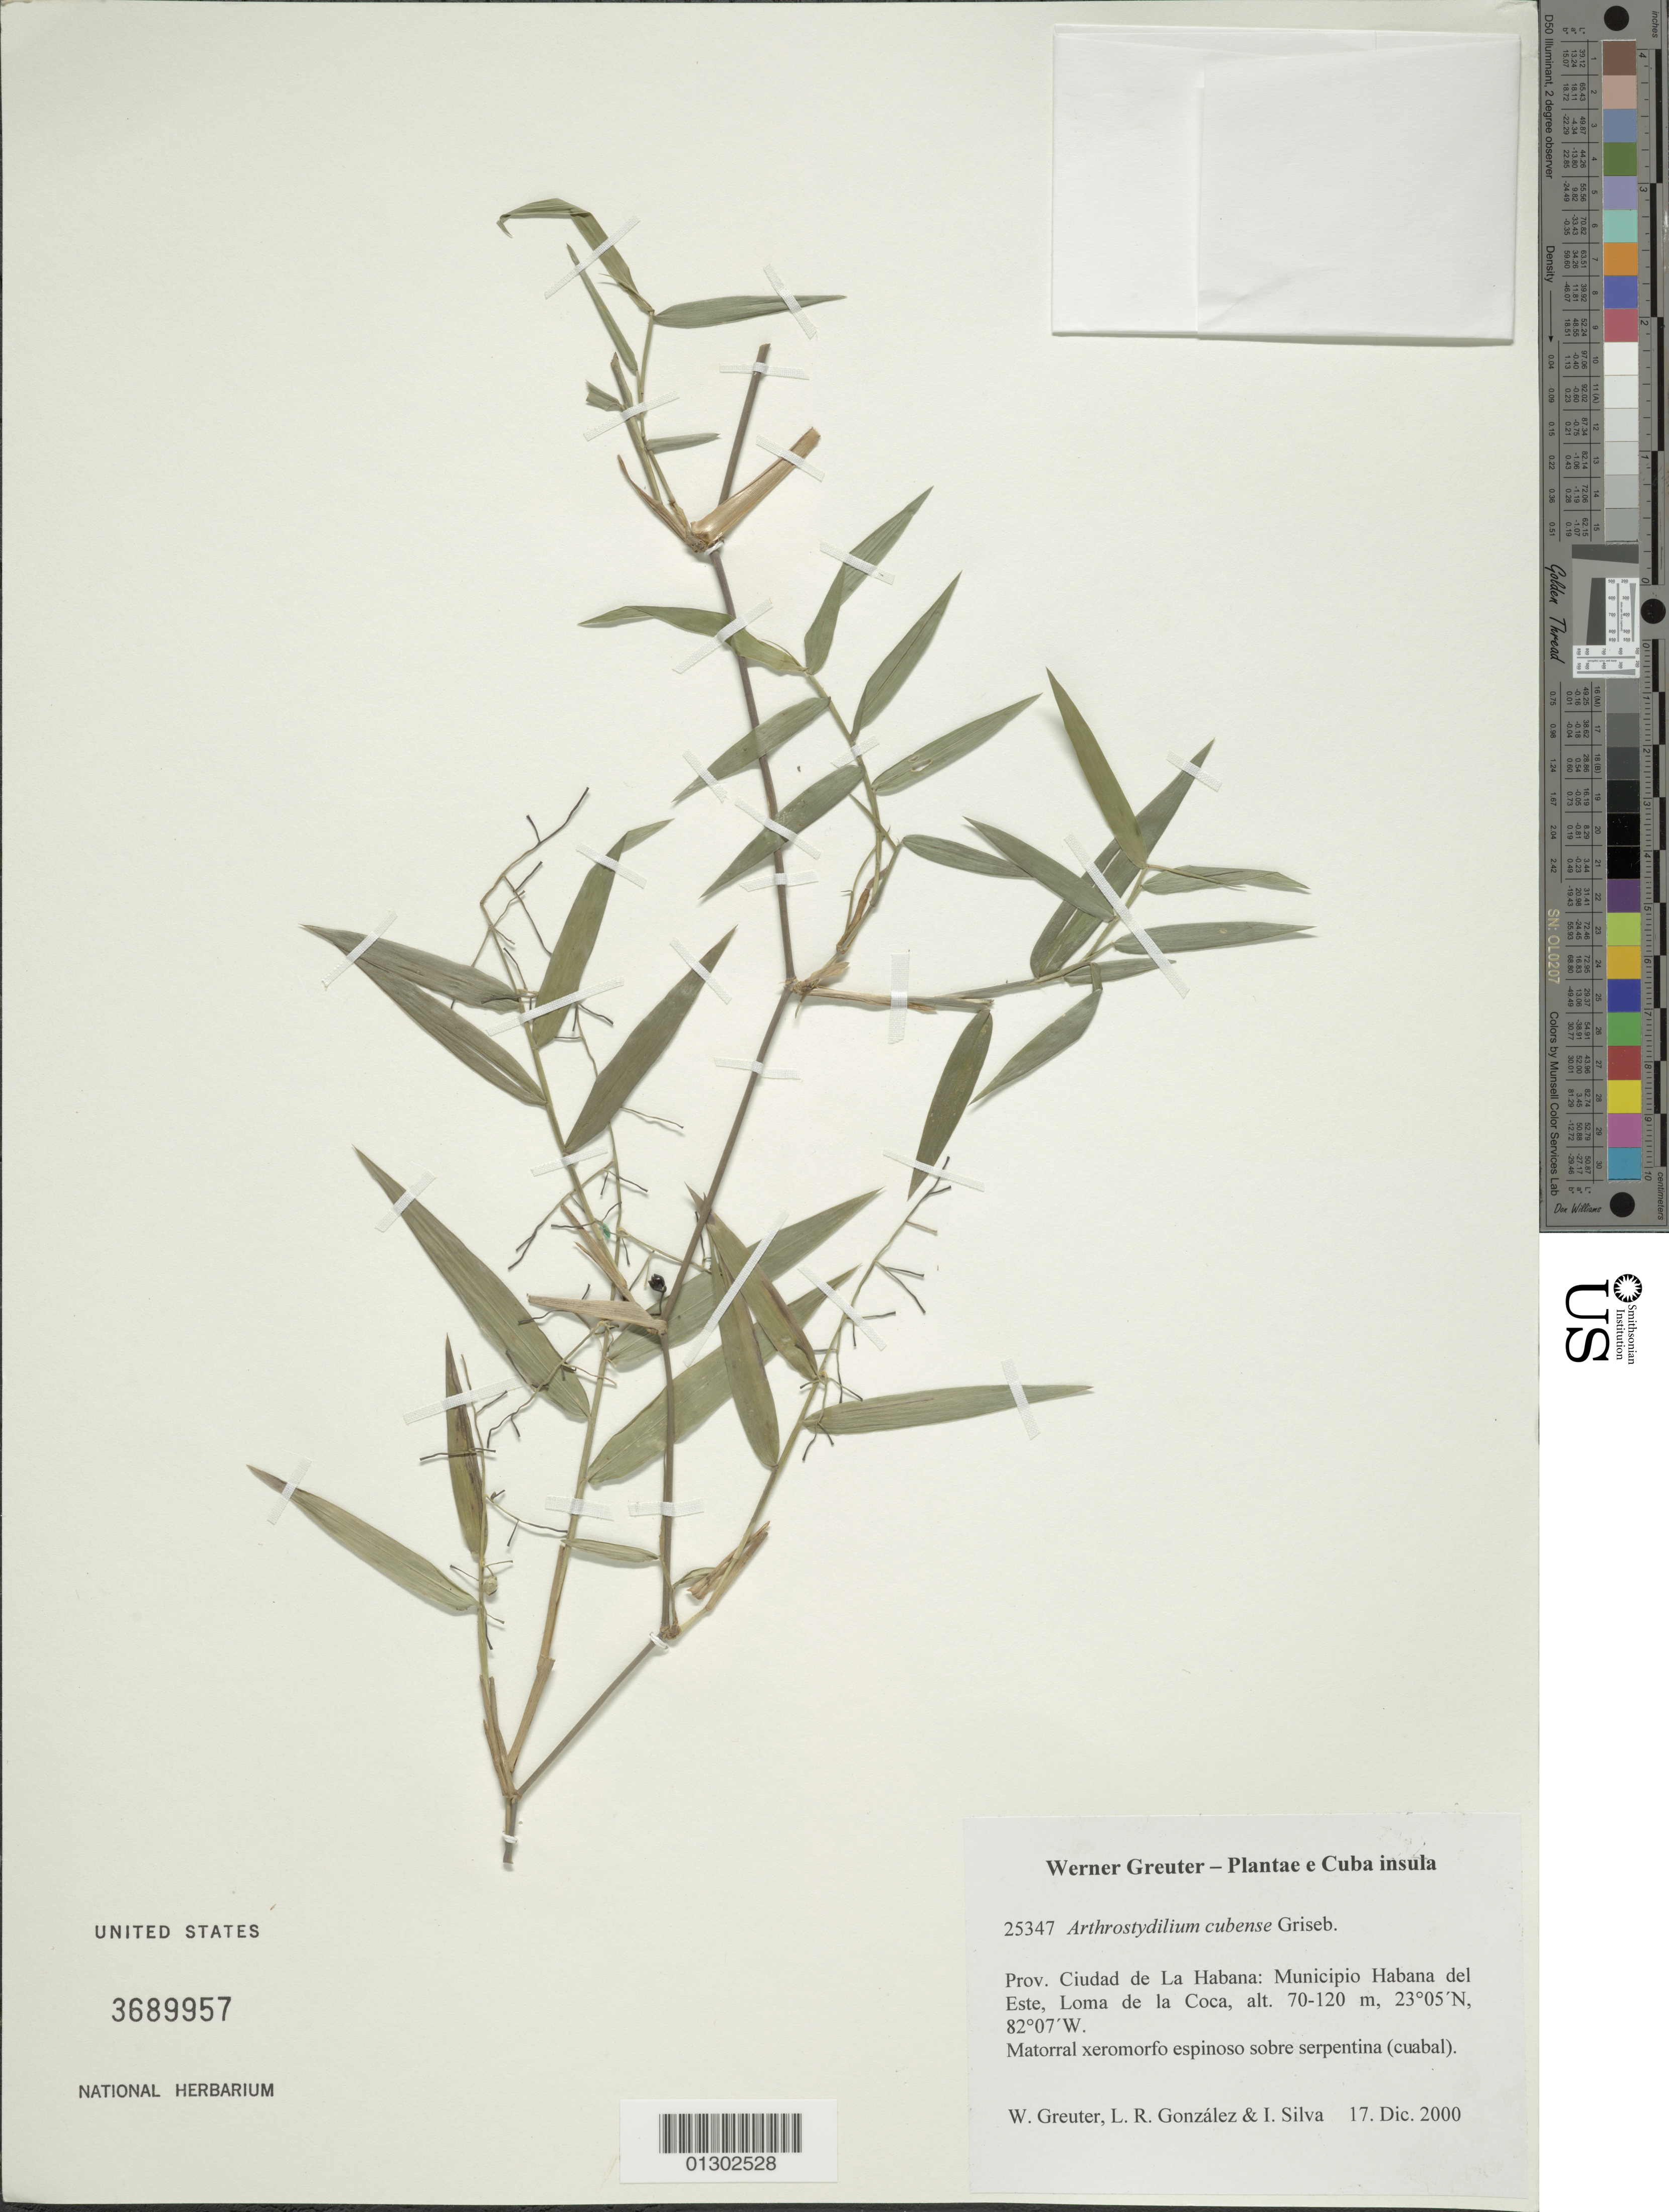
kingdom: Plantae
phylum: Tracheophyta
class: Liliopsida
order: Poales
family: Poaceae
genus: Arthrostylidium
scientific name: Arthrostylidium cubense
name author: Rupr.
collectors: W. R. Greuter, L. Gonzalez & I. Silva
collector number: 25347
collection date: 2000-12-17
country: Cuba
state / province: La Habana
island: Cuba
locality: Municipio Habana del Este, Loma de la Coca.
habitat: Matorral xeromorfo espinoso sobre serpentina (Cuabal).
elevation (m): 70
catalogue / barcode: US 3689957